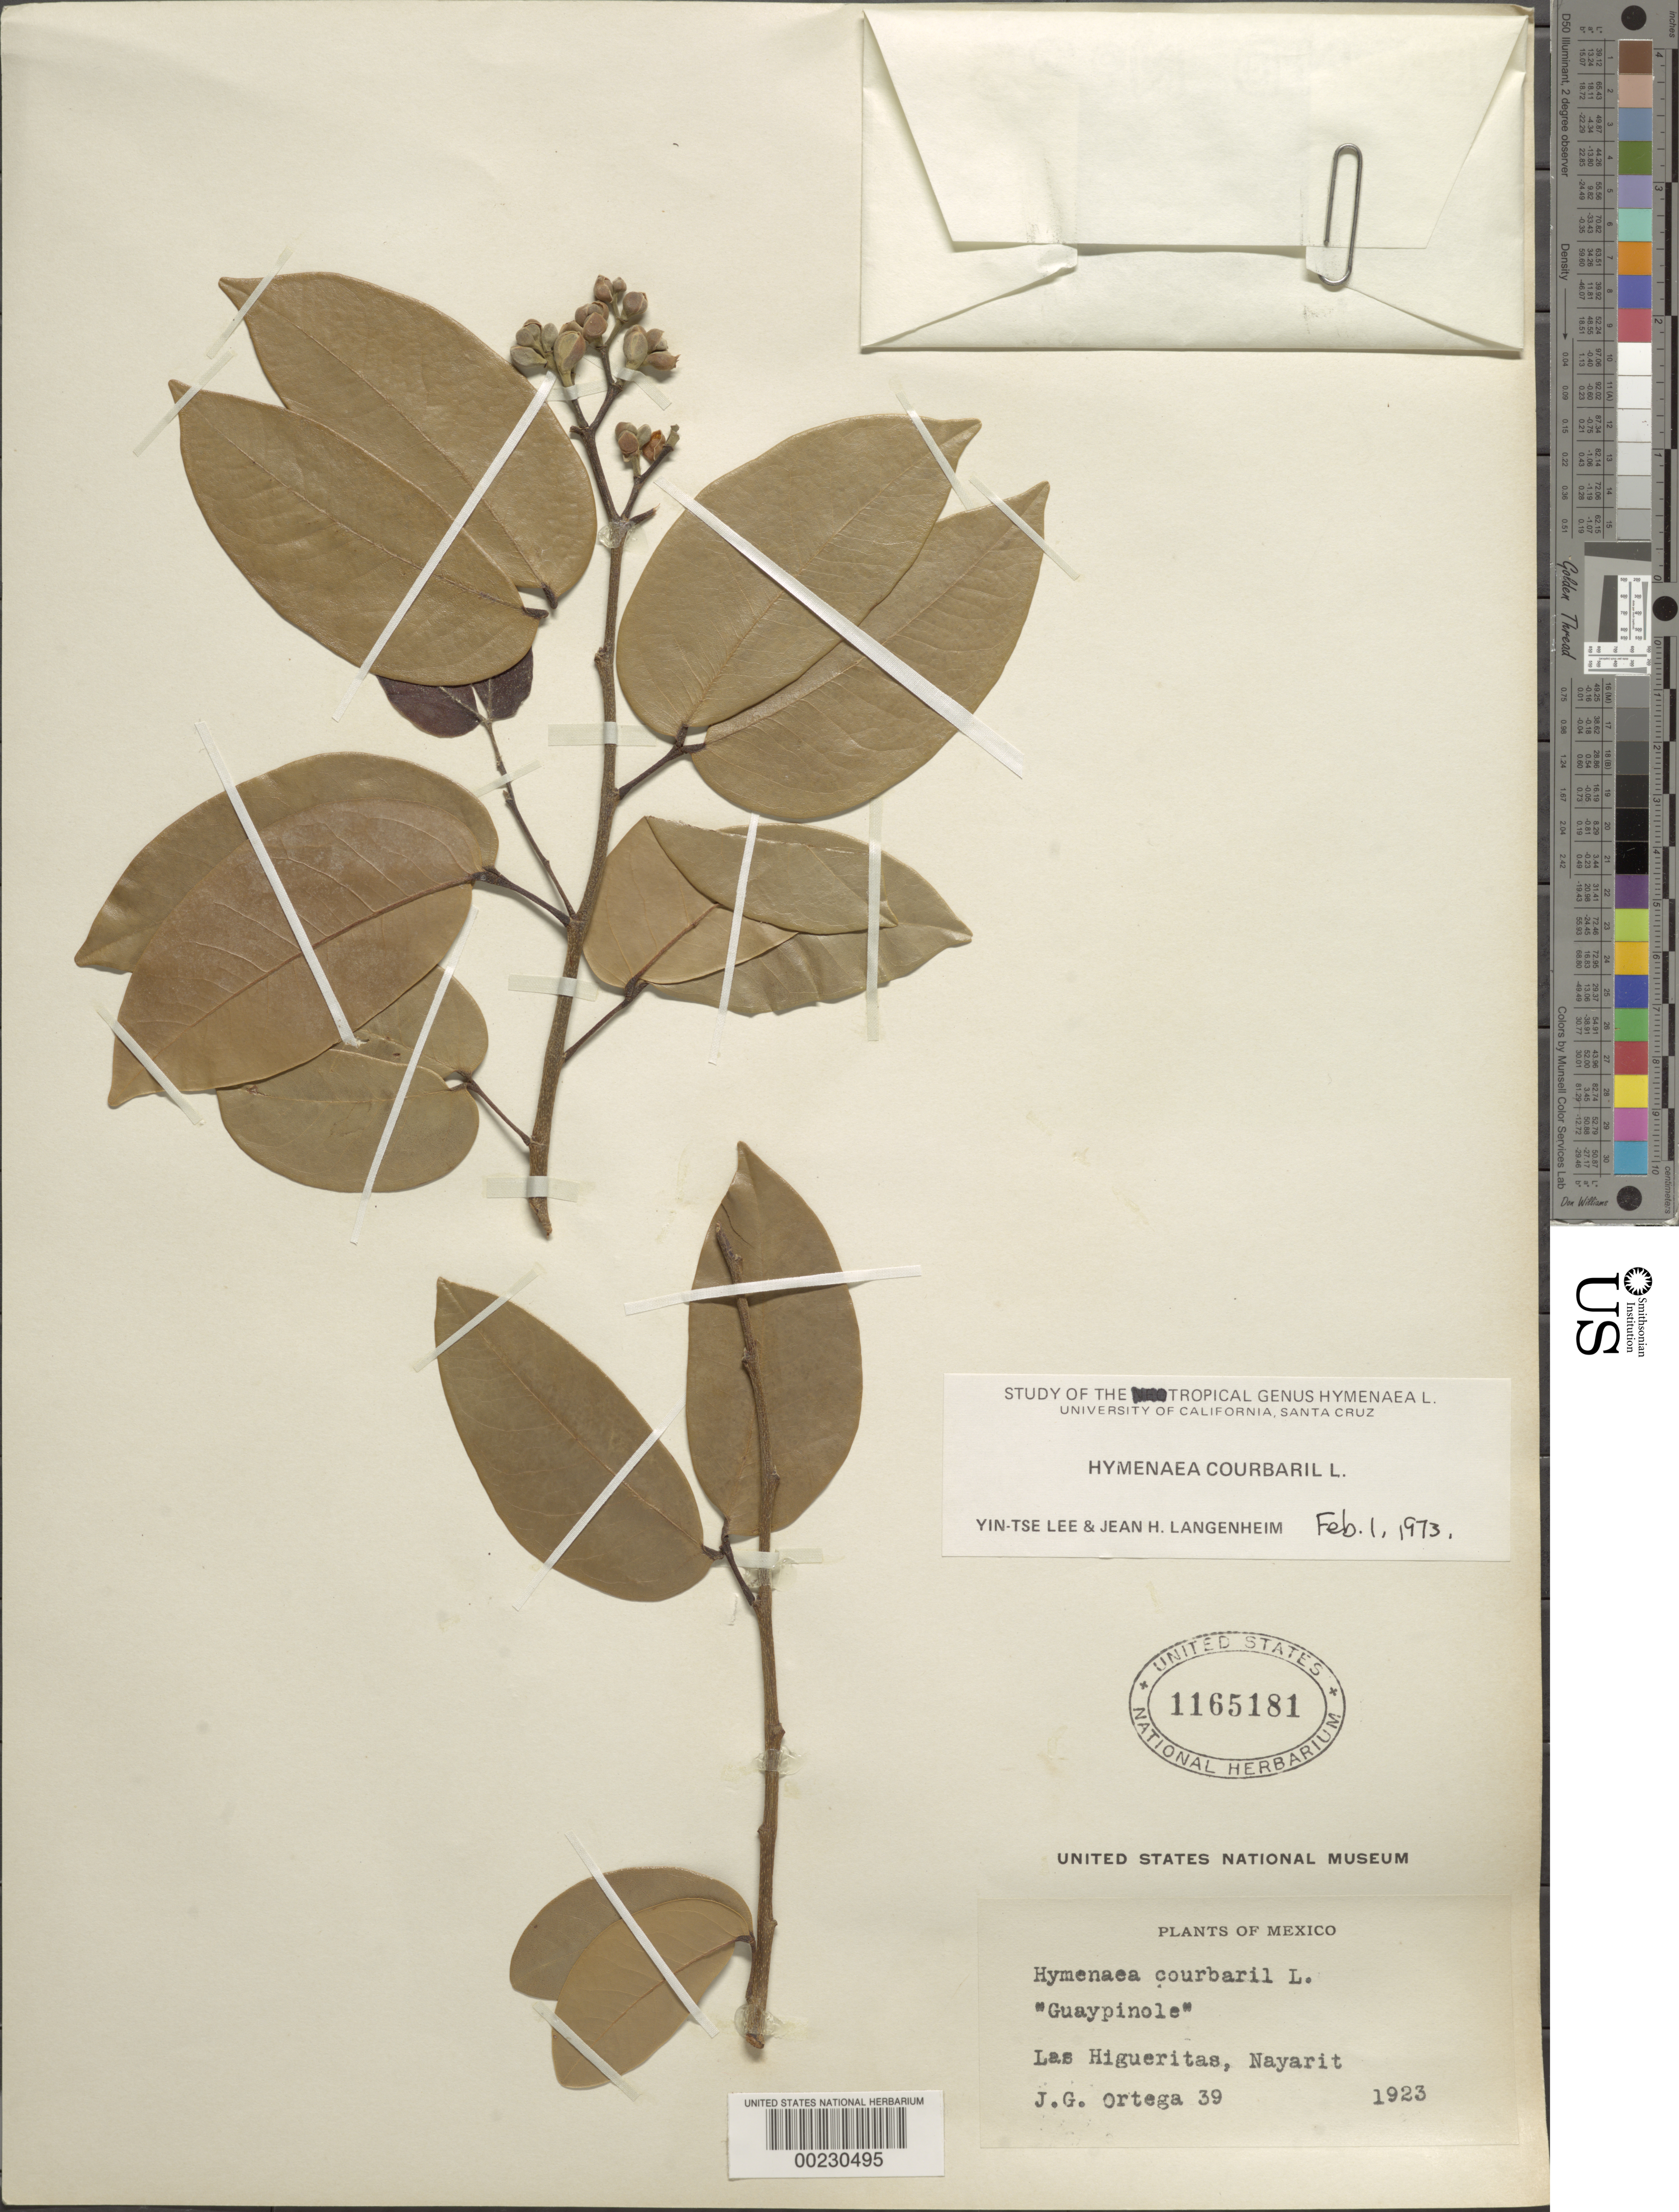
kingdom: Plantae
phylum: Tracheophyta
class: Magnoliopsida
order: Fabales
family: Fabaceae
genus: Hymenaea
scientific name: Hymenaea courbaril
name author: L.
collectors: J. Ortega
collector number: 39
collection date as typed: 1923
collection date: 1923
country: Mexico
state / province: Nayarit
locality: Las higueritas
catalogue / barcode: US 1165181